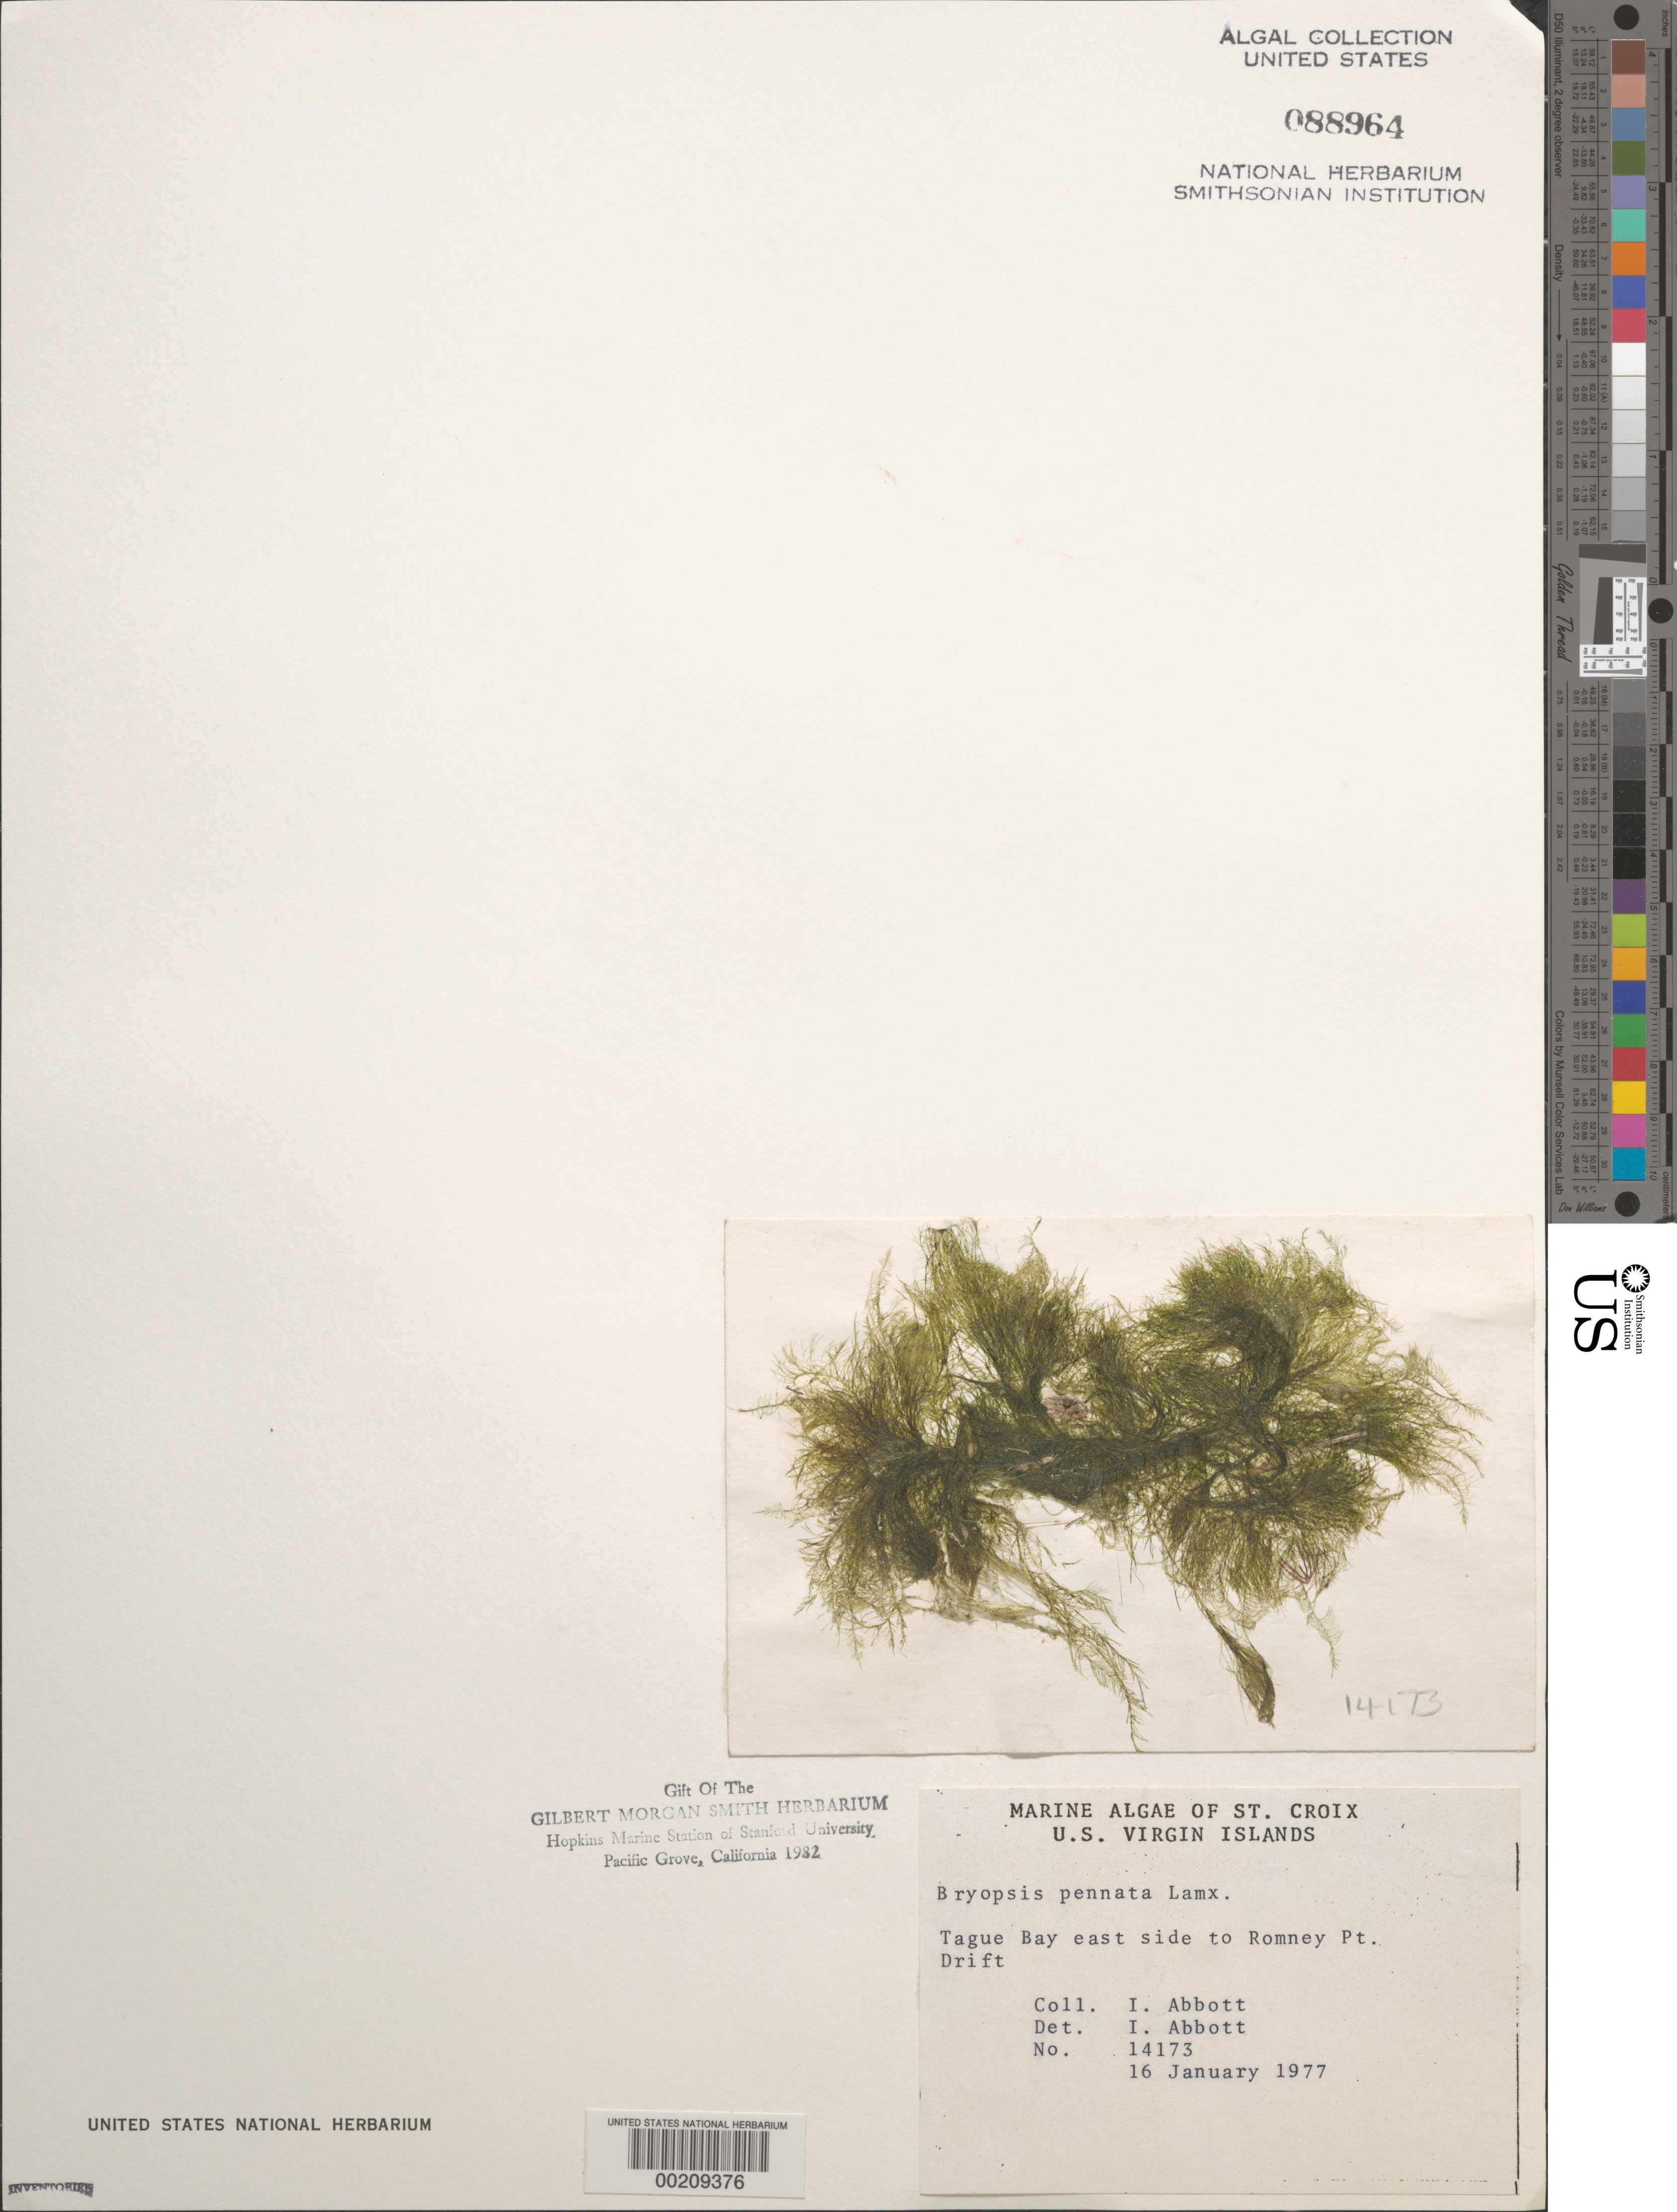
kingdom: Plantae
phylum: Chlorophyta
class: Ulvophyceae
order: Bryopsidales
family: Bryopsidaceae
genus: Bryopsis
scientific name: Bryopsis pennata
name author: J.V.Lamouroux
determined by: Abbott, Isabella A.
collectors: I. A. Abbott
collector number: IAA 14173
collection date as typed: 16 Jan 1977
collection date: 1977-01-16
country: U.S. Virgin Islands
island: St. Croix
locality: Tague Bay, Romney Point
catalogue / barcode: US 88964